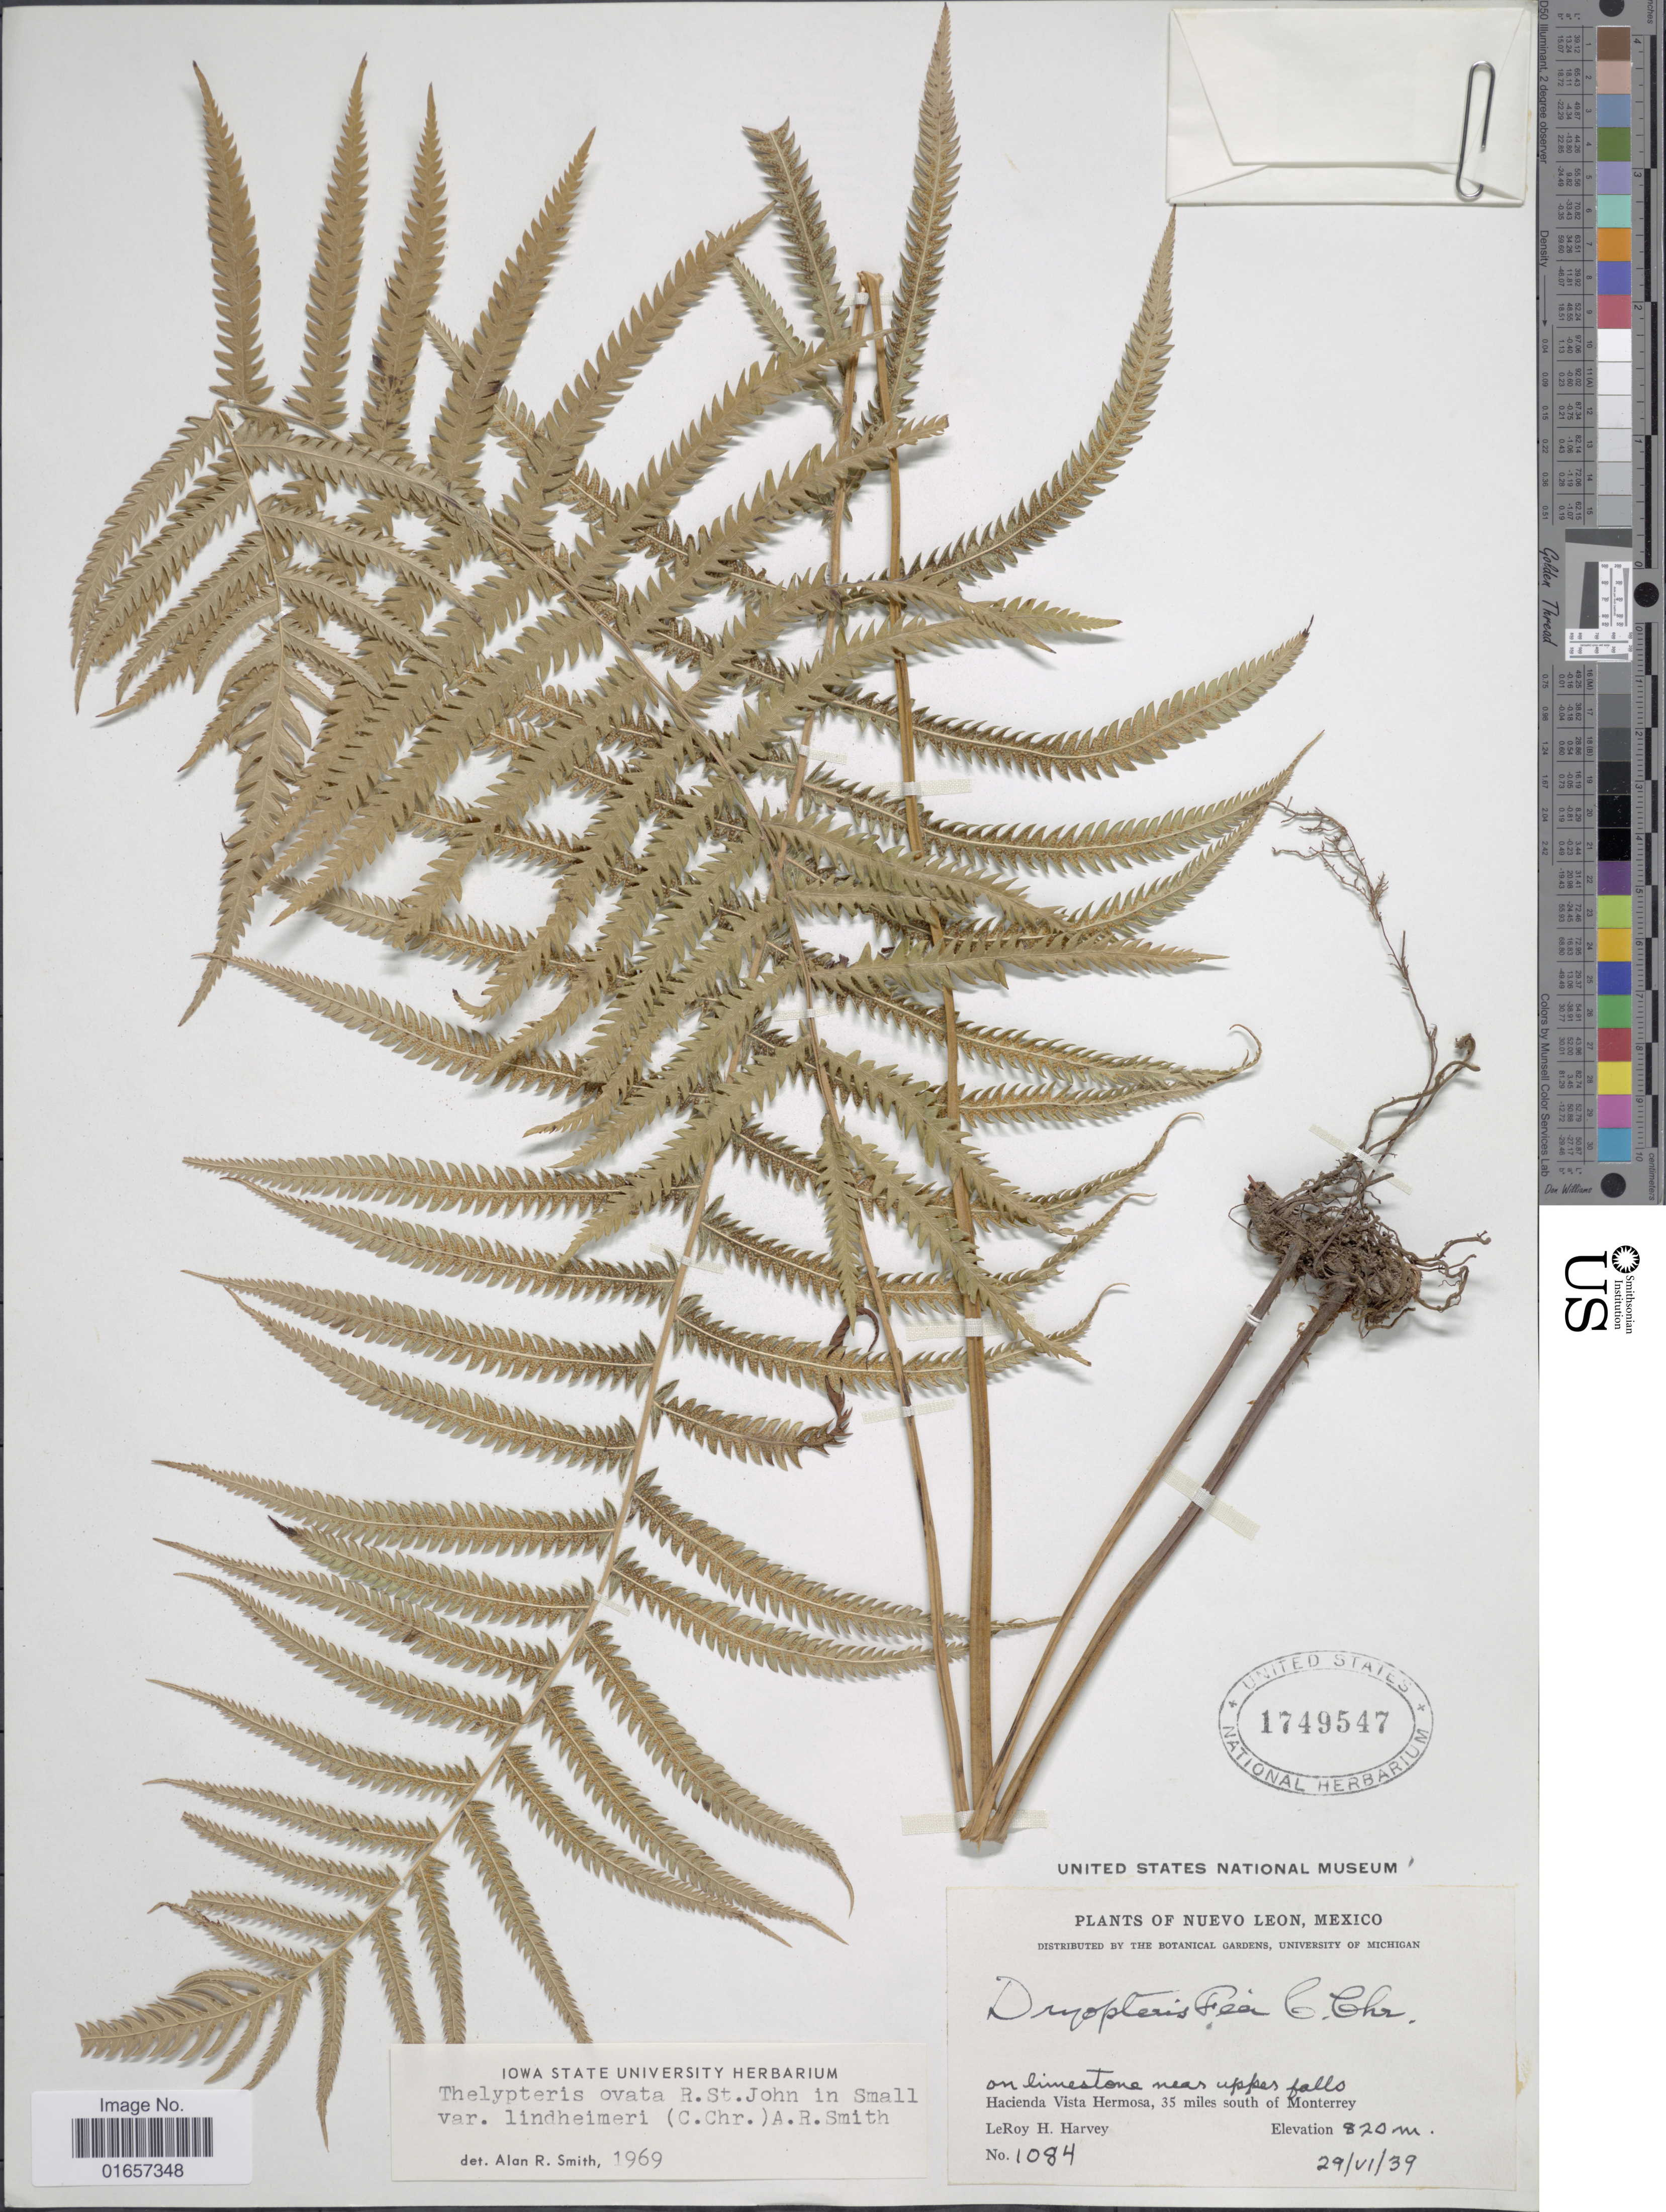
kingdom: Plantae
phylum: Tracheophyta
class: Polypodiopsida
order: Polypodiales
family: Thelypteridaceae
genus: Christella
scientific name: Christella ovata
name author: (R.P. St. John) Á. Löve & D. Löve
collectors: L. H. Harvey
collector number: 1084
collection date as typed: Transcribed d/m/y: 29/6/39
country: Mexico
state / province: Nuevo León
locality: Mexico, Nuevo Leon, on limestone near upper fallo, Hacienda Vista Hermosa, 35 miles south of Monterrey.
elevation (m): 820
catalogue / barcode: US 1749547